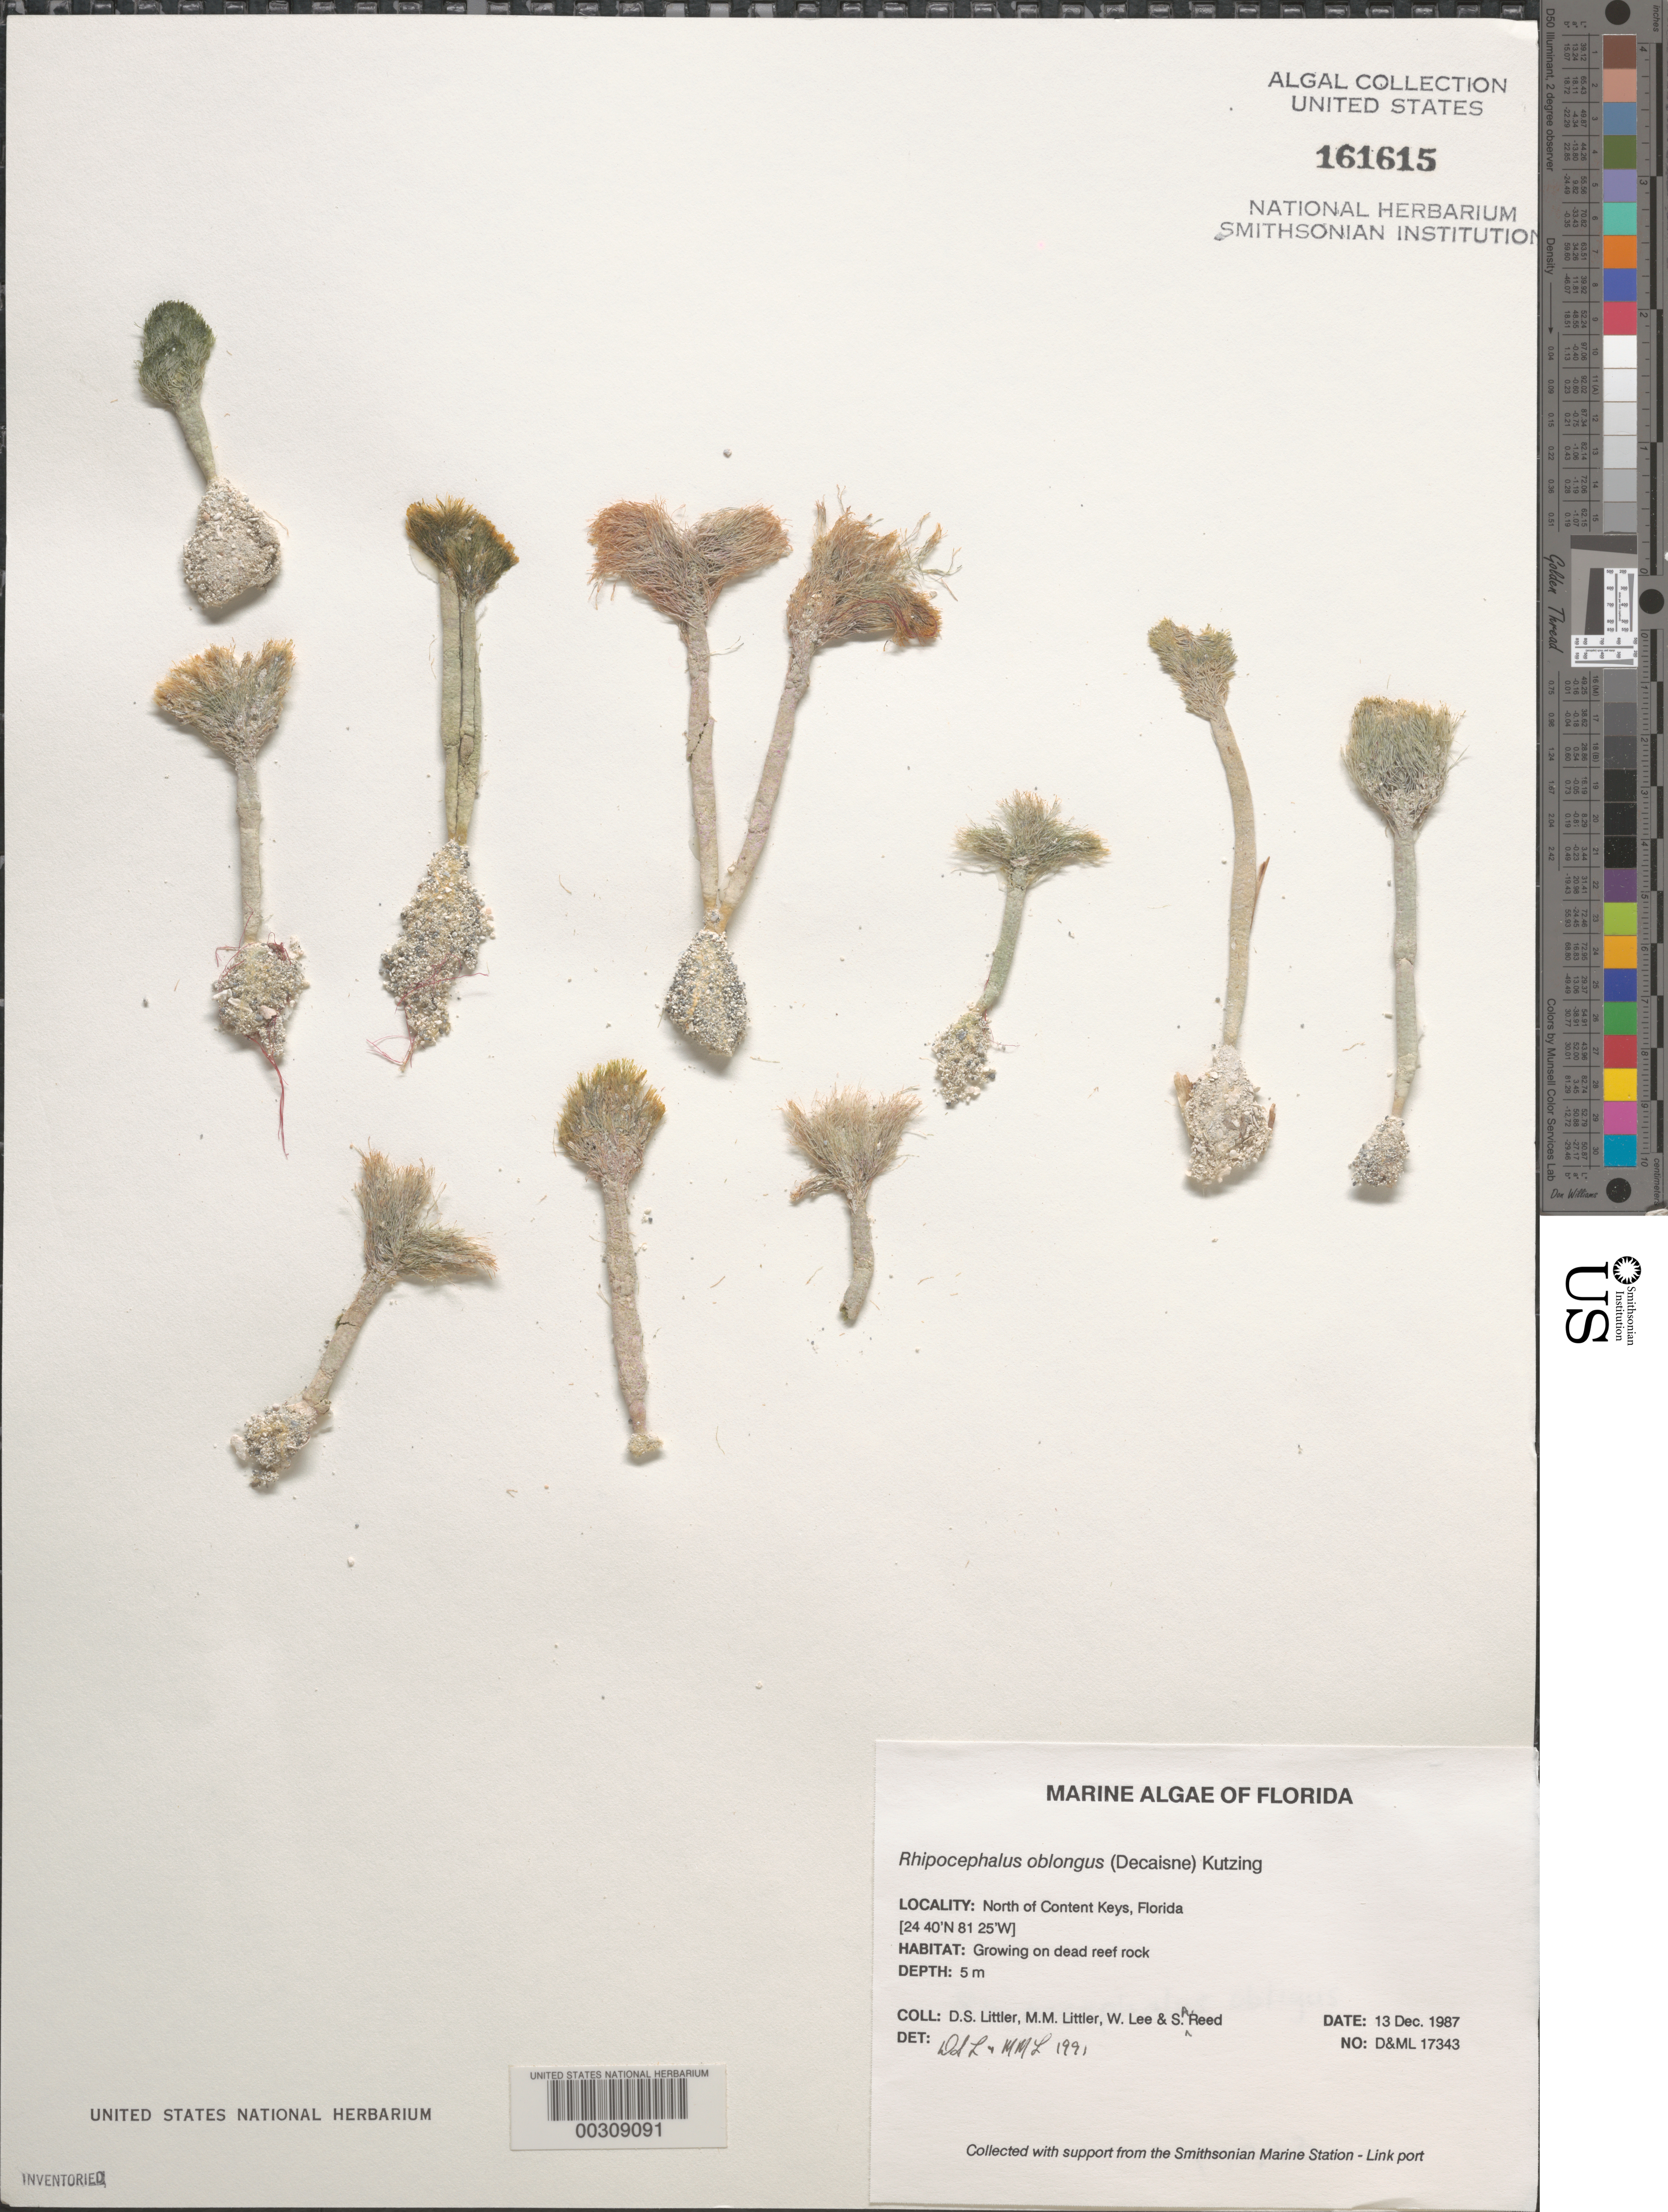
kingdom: Plantae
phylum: Chlorophyta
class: Ulvophyceae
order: Bryopsidales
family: Udoteaceae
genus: Rhipocephalus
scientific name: Rhipocephalus oblongus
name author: (Decne.) Kütz.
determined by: Littler, D. S.; Littler, M. M.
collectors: D. S. Littler, M. M. Littler, W. Lee & S. Reed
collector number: D&ML 17343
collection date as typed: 13 Dec 1987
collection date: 1987-12-13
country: United States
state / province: Florida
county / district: Monroe County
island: Florida Keys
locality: North of Content Keys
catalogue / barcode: US 161615